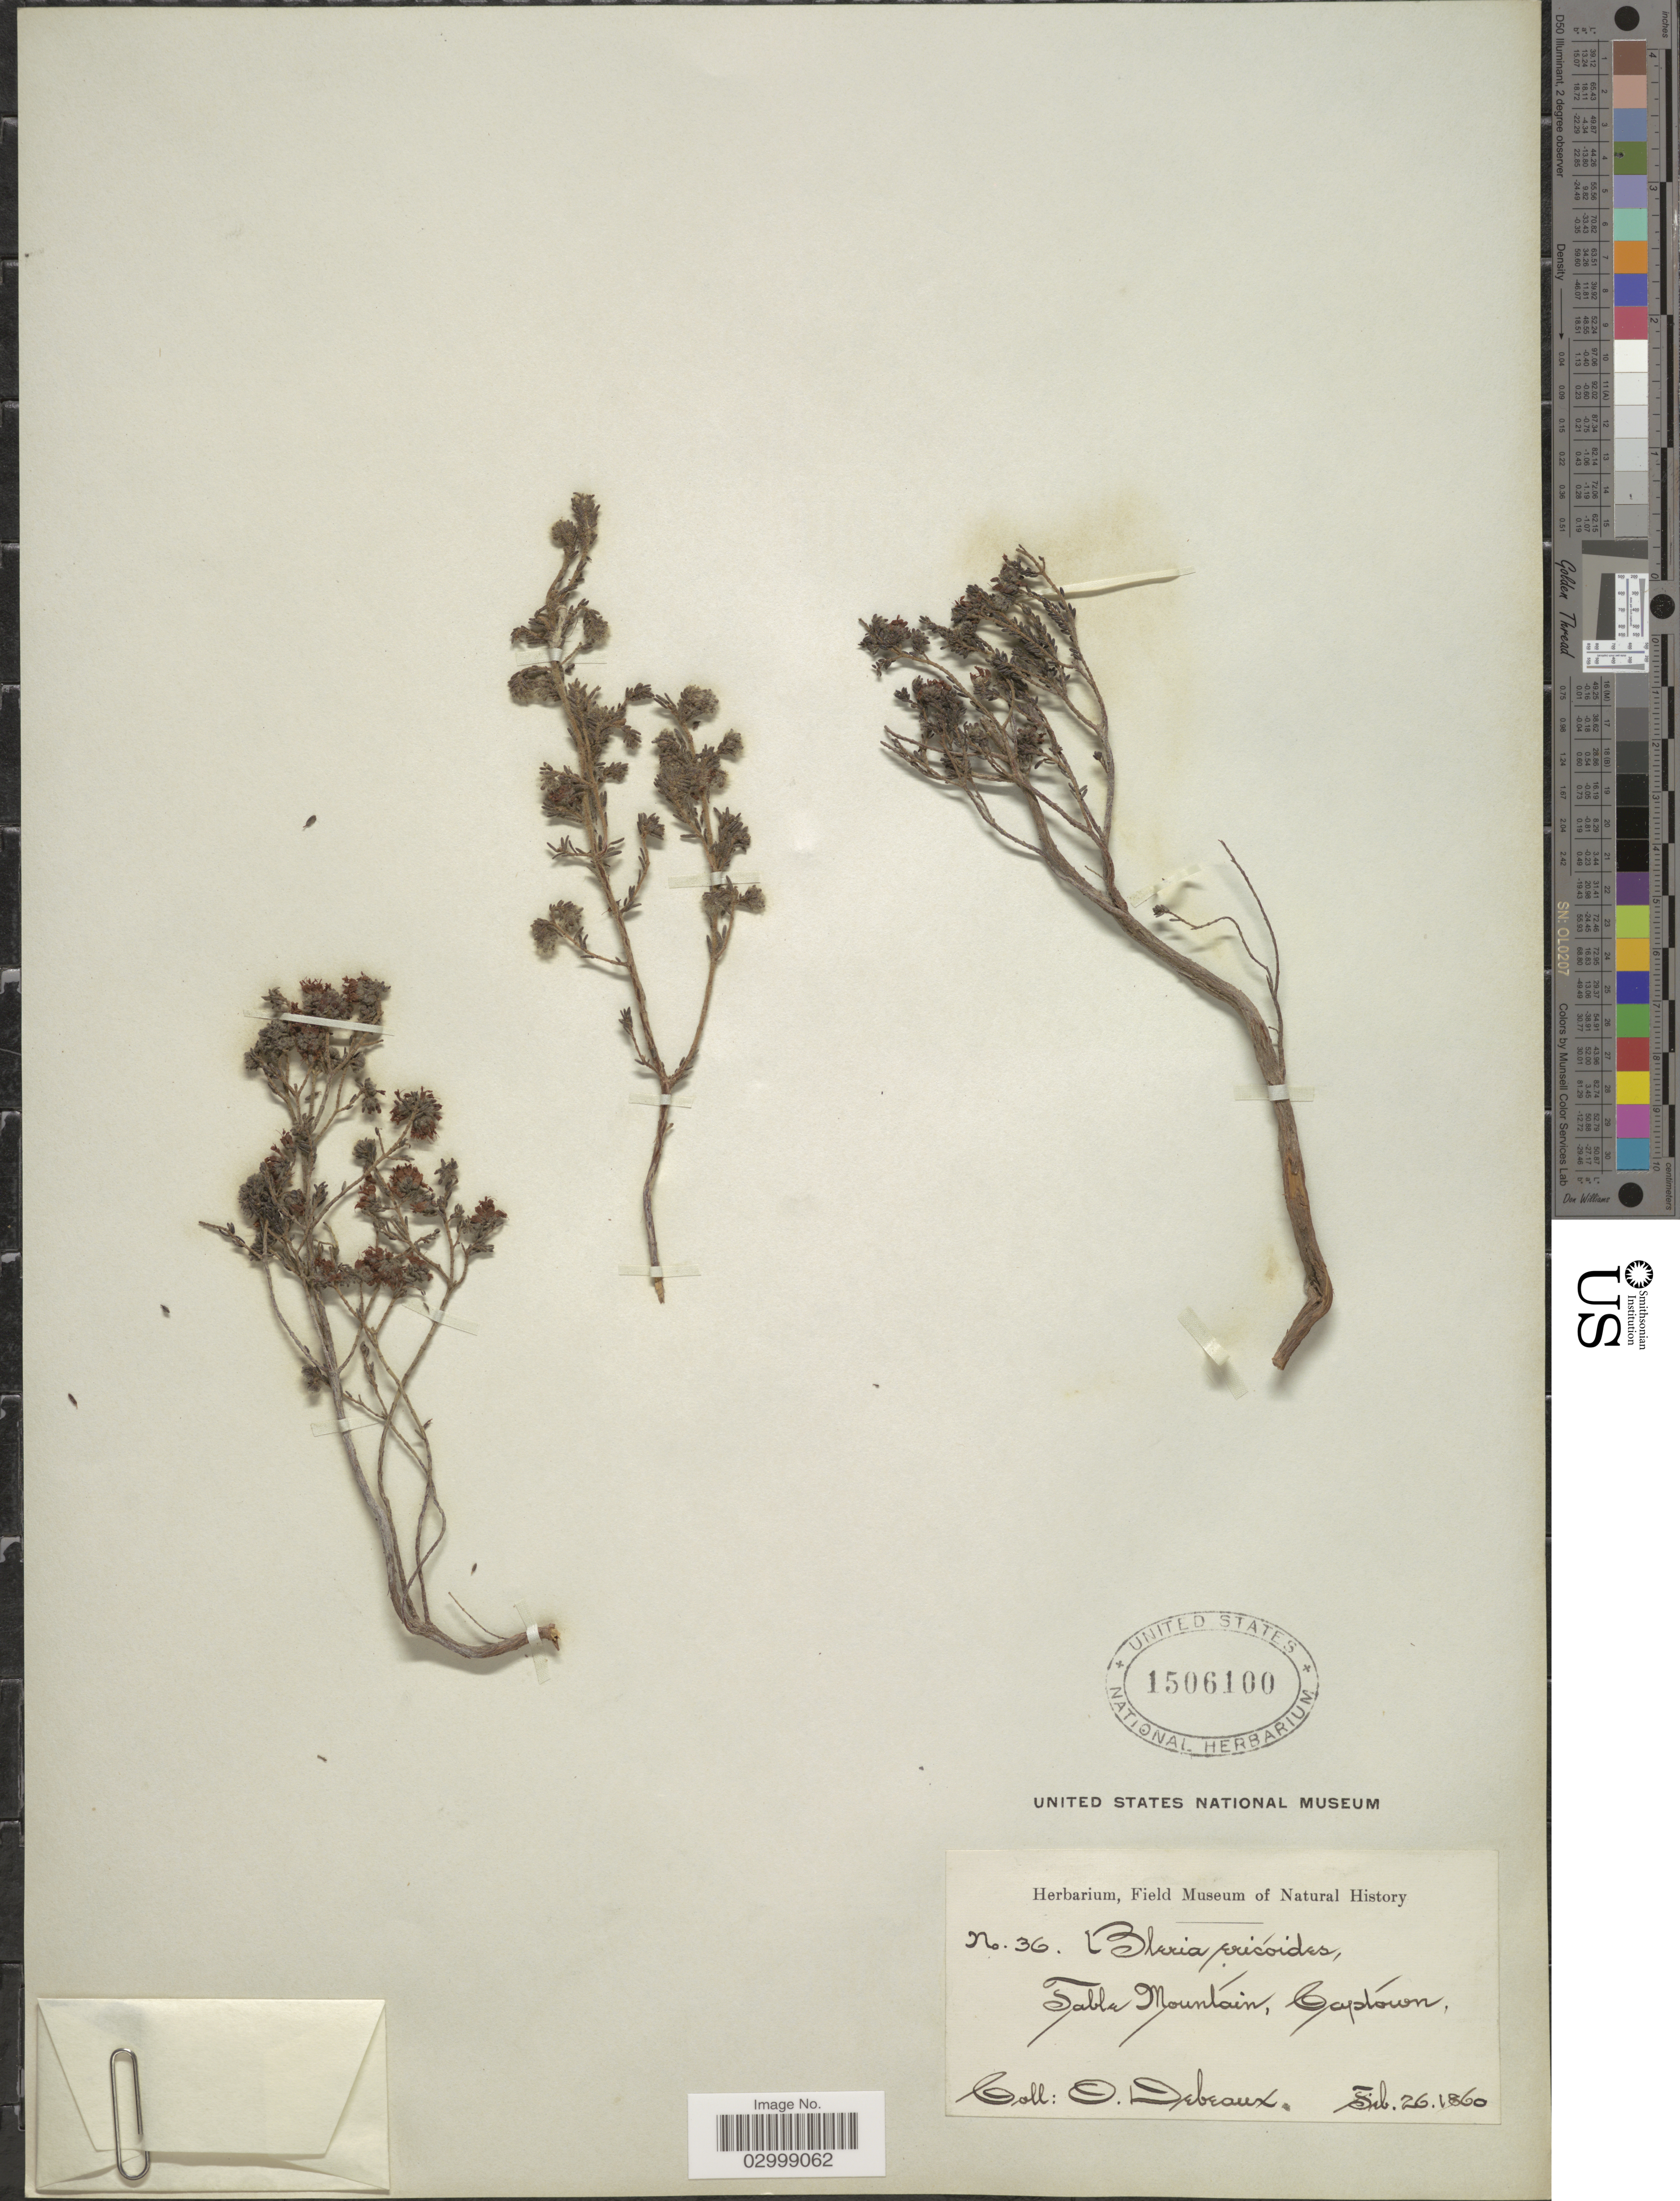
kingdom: Plantae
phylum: Tracheophyta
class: Magnoliopsida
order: Ericales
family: Ericaceae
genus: Blaeria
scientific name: Blaeria ericoides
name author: L.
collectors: O. Debeaux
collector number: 36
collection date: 1860-02-26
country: South Africa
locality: Table Mountain, Captown.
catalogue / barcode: US 1506100